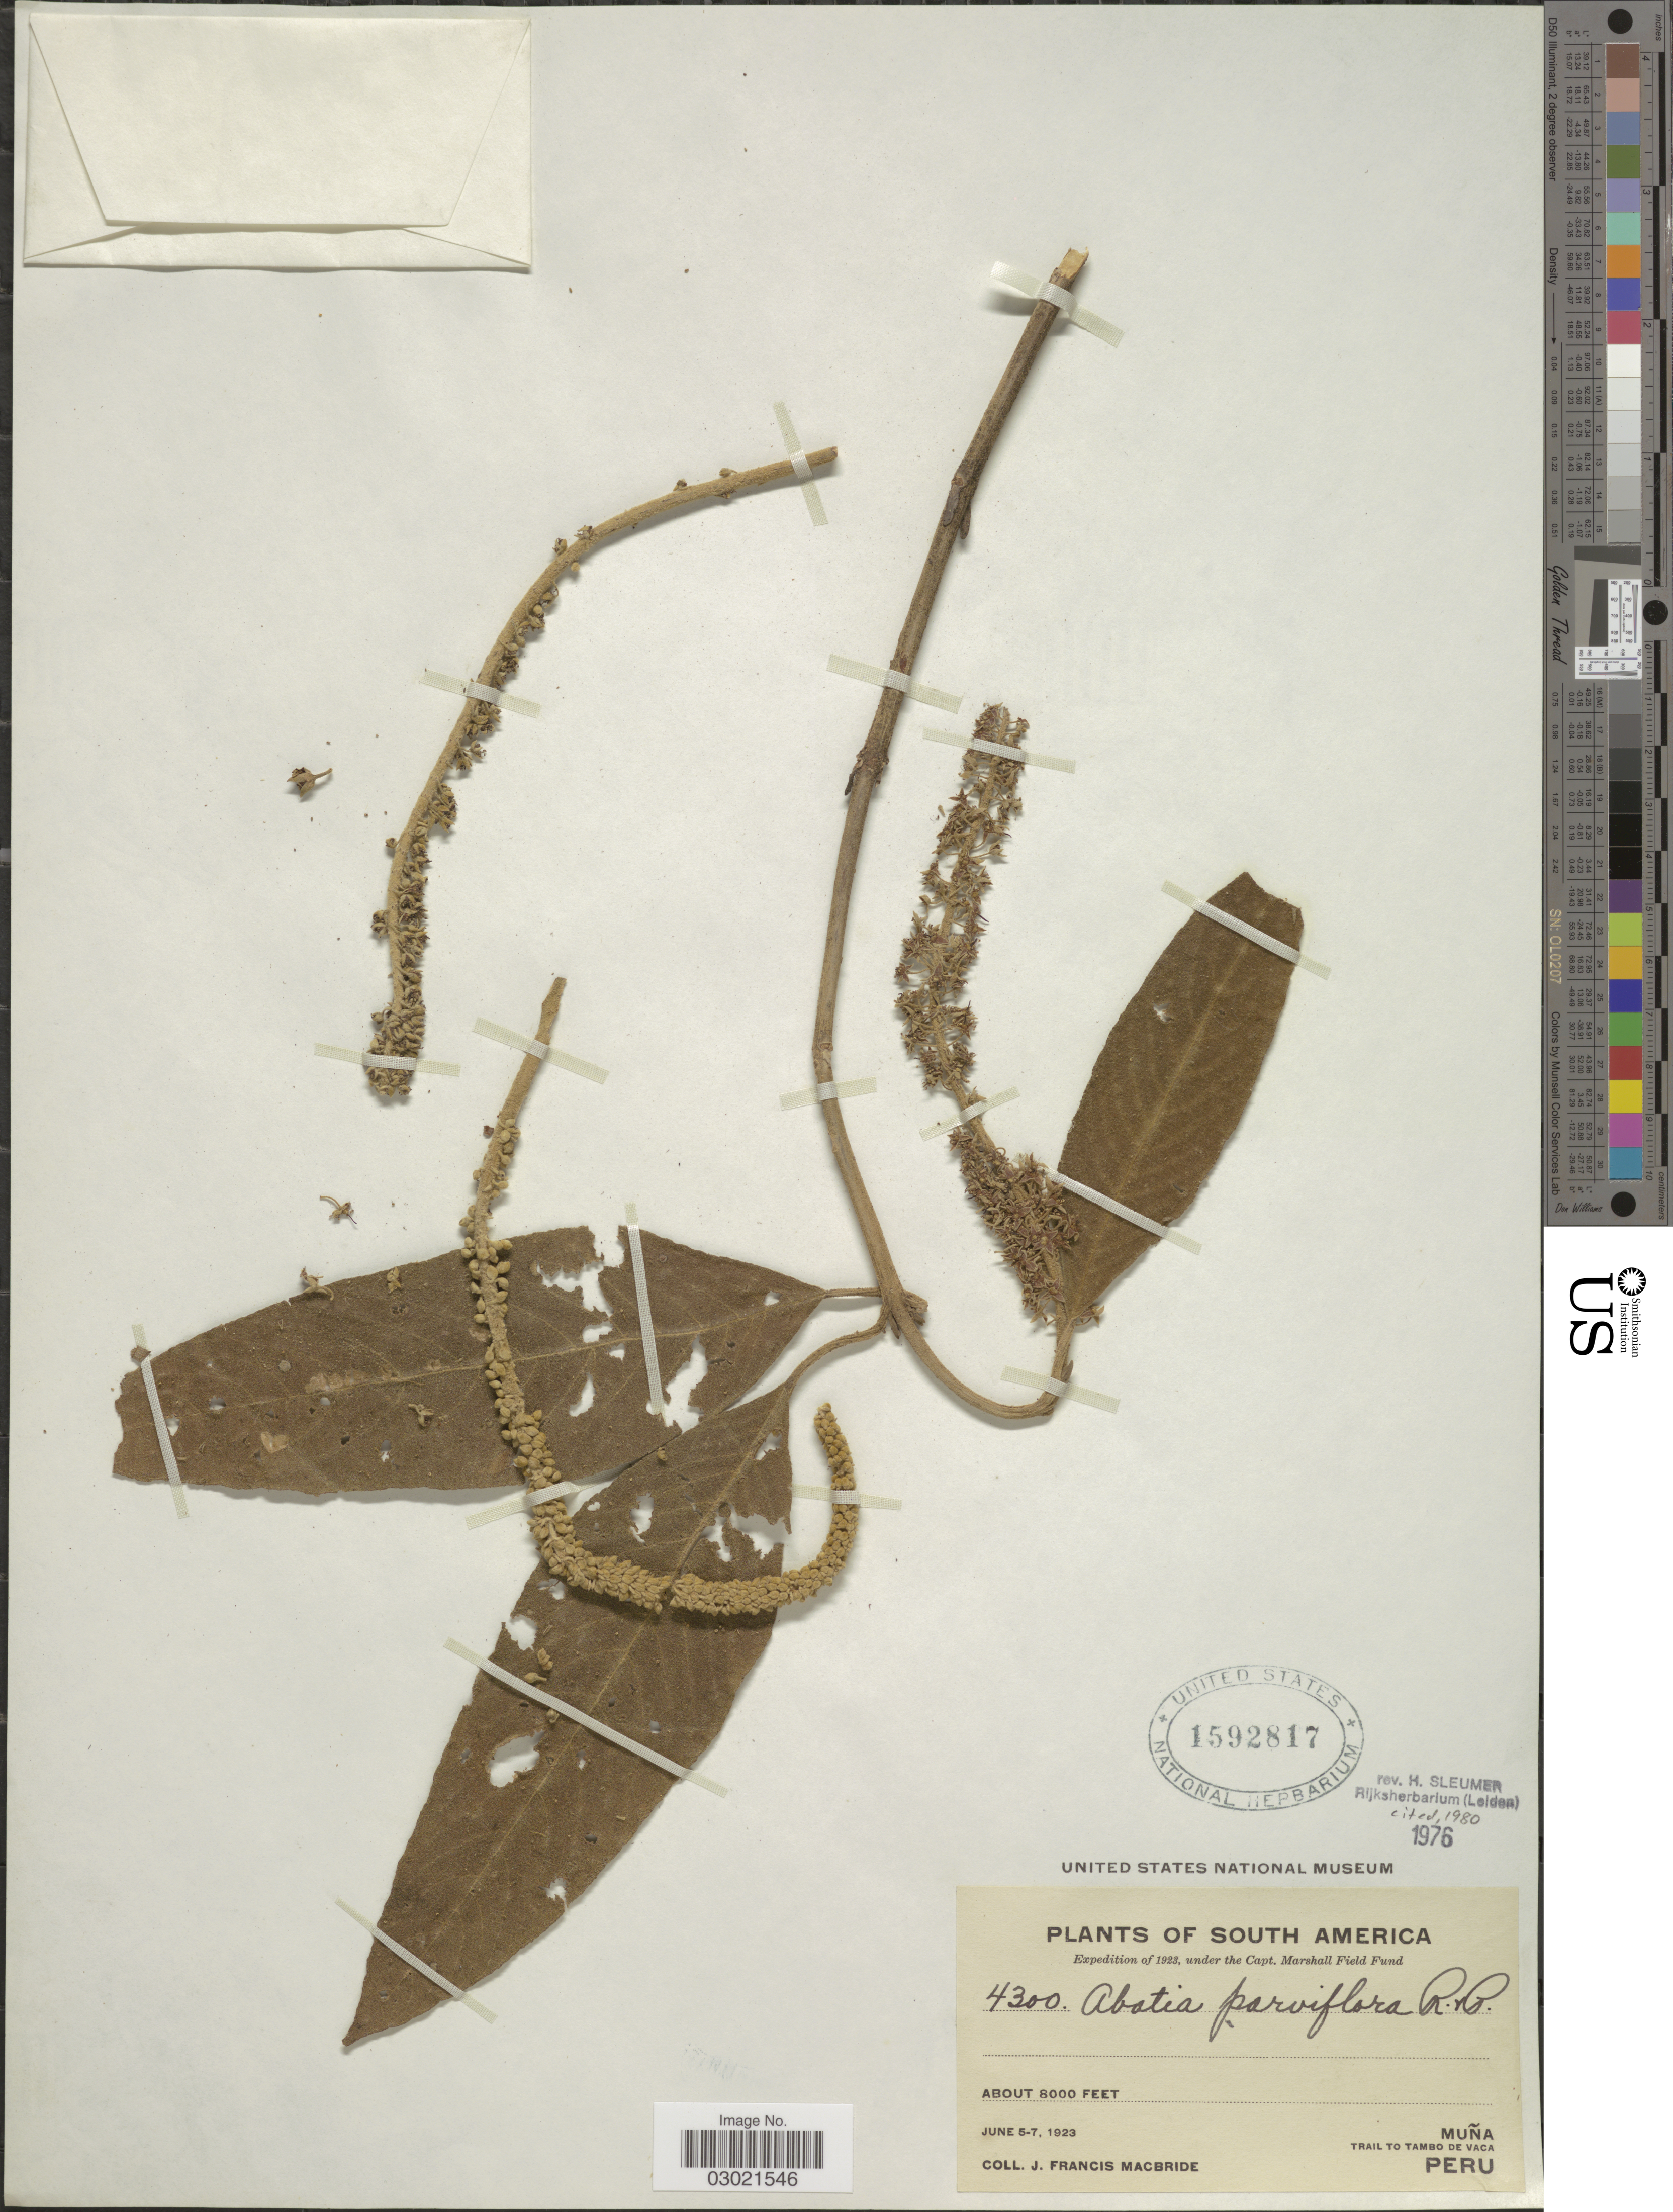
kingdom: Plantae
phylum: Tracheophyta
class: Magnoliopsida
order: Malpighiales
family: Salicaceae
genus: Abatia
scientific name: Abatia parviflora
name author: Ruiz & Pav.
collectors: J. F. Macbride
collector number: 4300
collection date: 1923-06-05/1923-06-07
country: Peru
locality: Muña. Trail to Tambo de Vaca.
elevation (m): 2438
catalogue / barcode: US 1592817